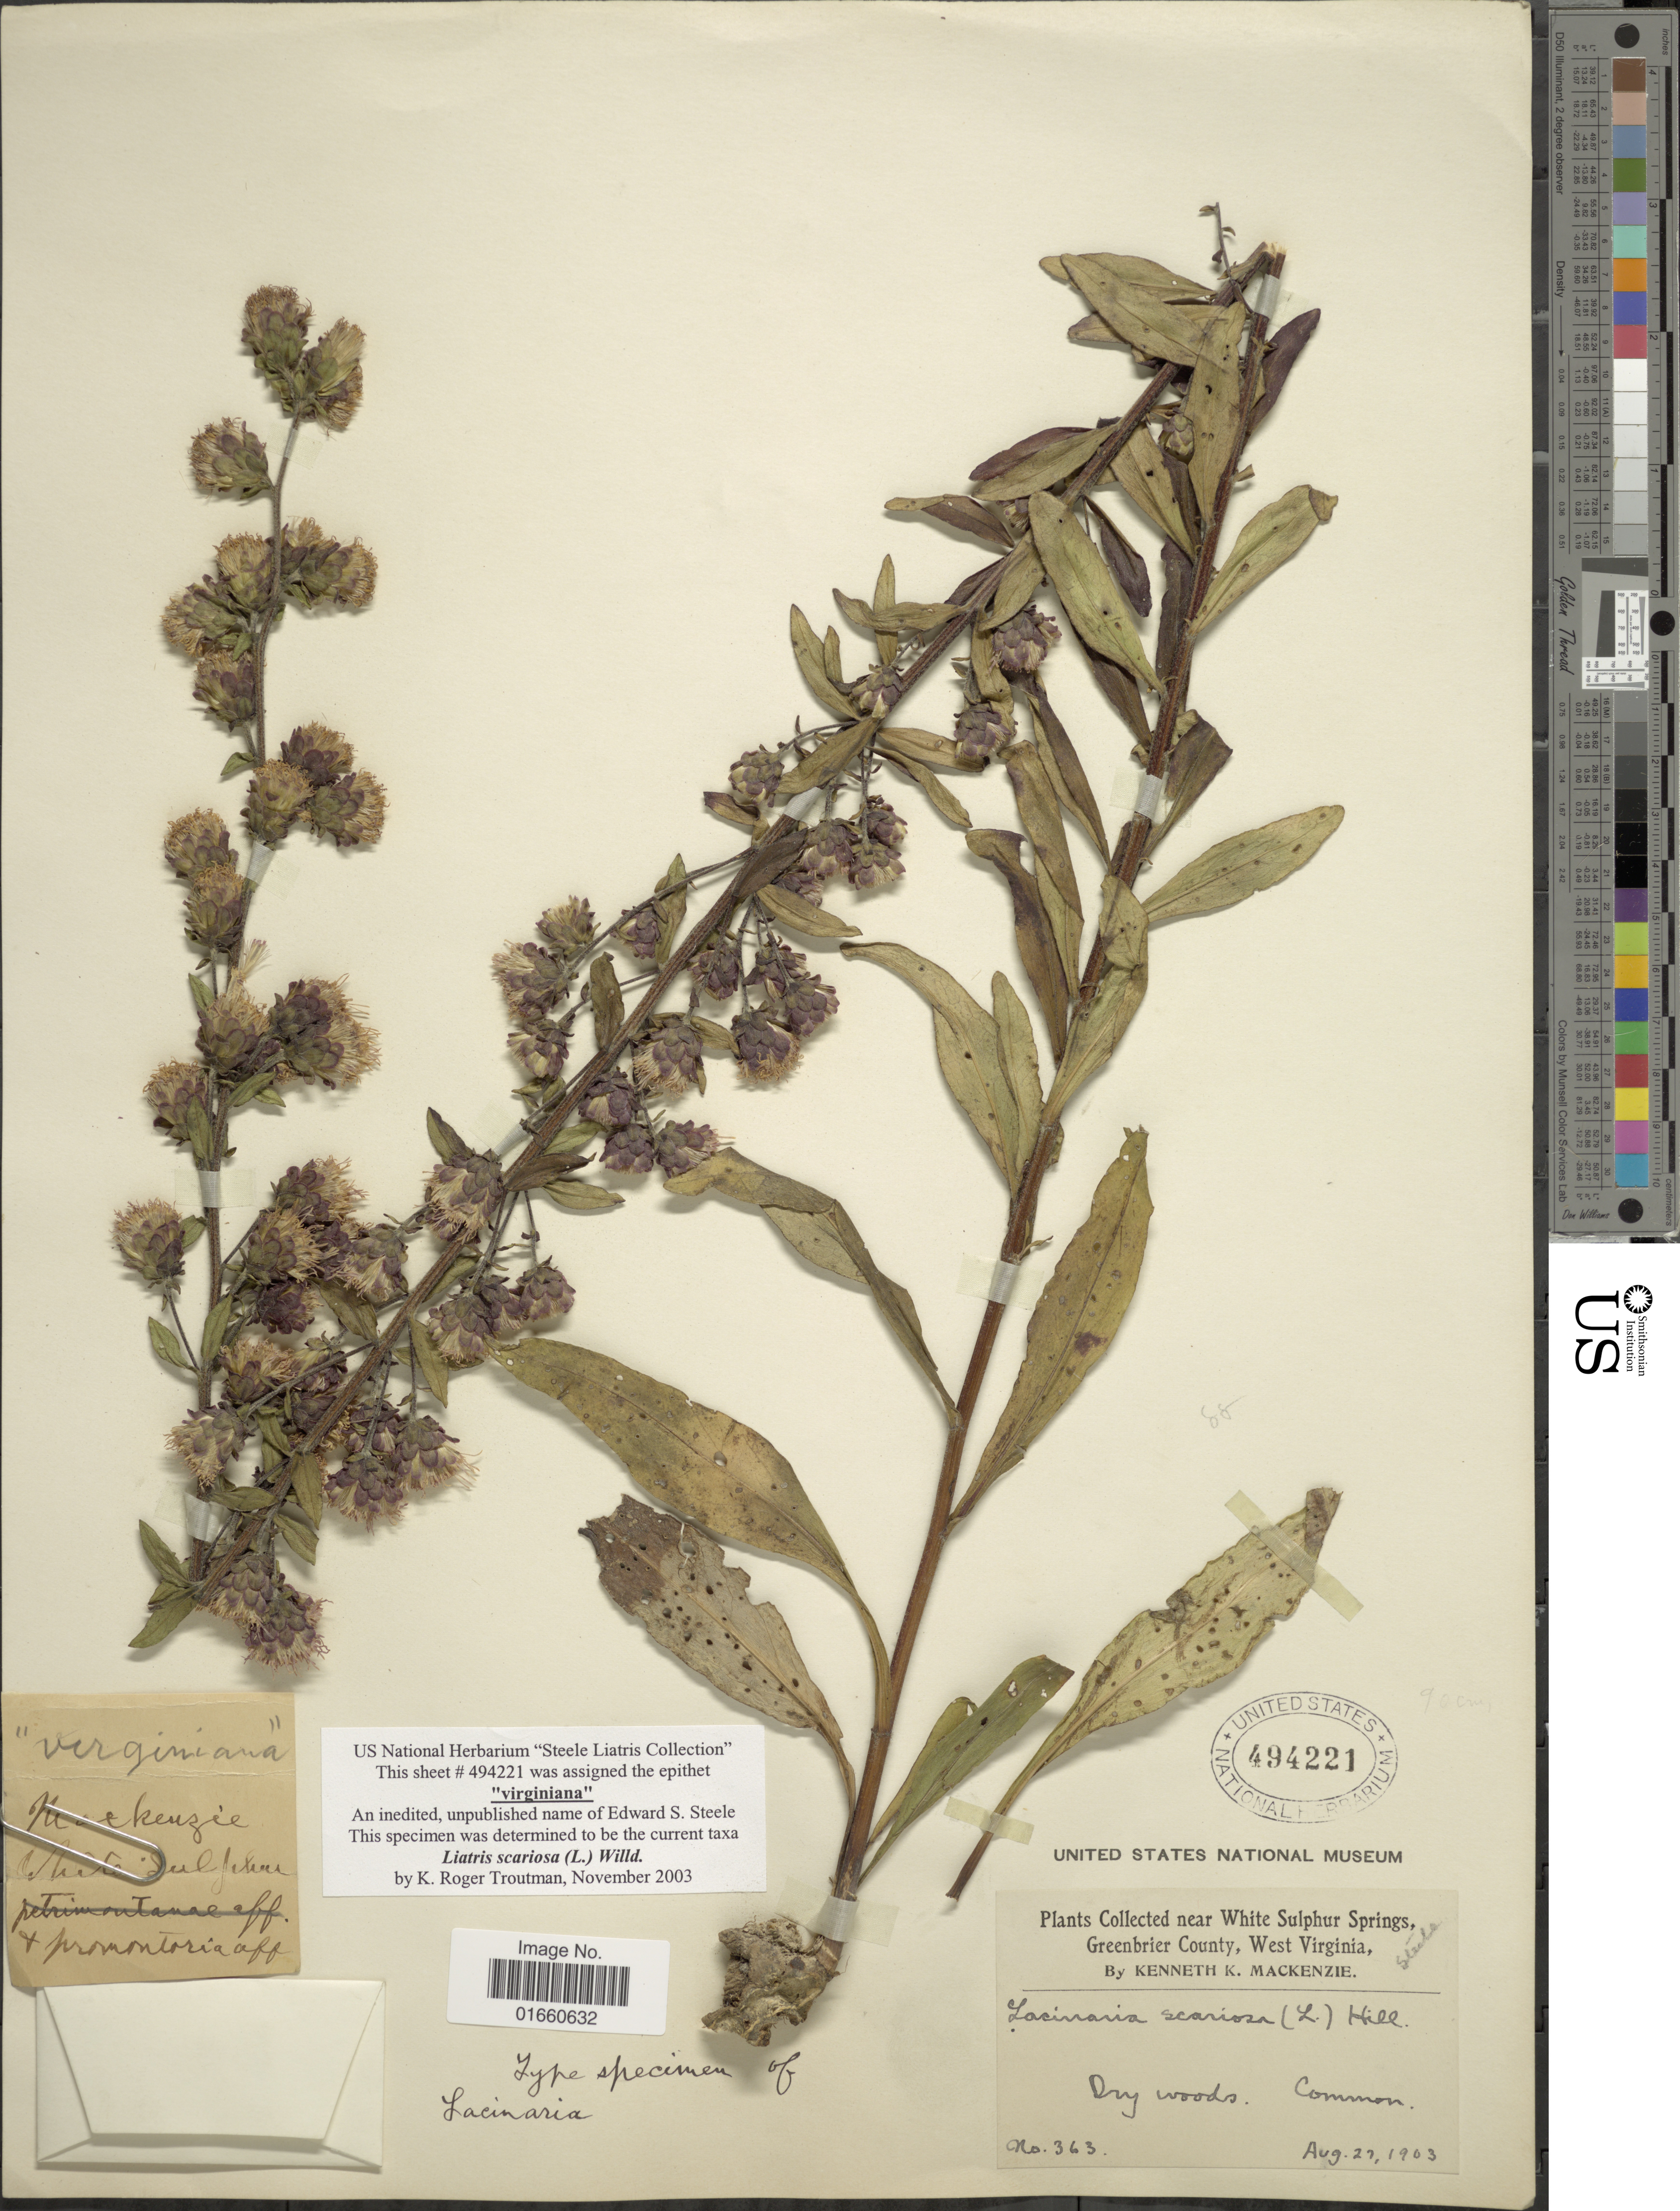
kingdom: Plantae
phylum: Tracheophyta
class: Magnoliopsida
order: Asterales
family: Asteraceae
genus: Liatris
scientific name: Liatris scariosa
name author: (L.) Willd.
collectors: K. K. Mackenzie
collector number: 363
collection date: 1903-08-27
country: United States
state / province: West Virginia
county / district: Greenbrier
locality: Near White Sulphur Springs, Greenbrier County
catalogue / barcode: US 494221